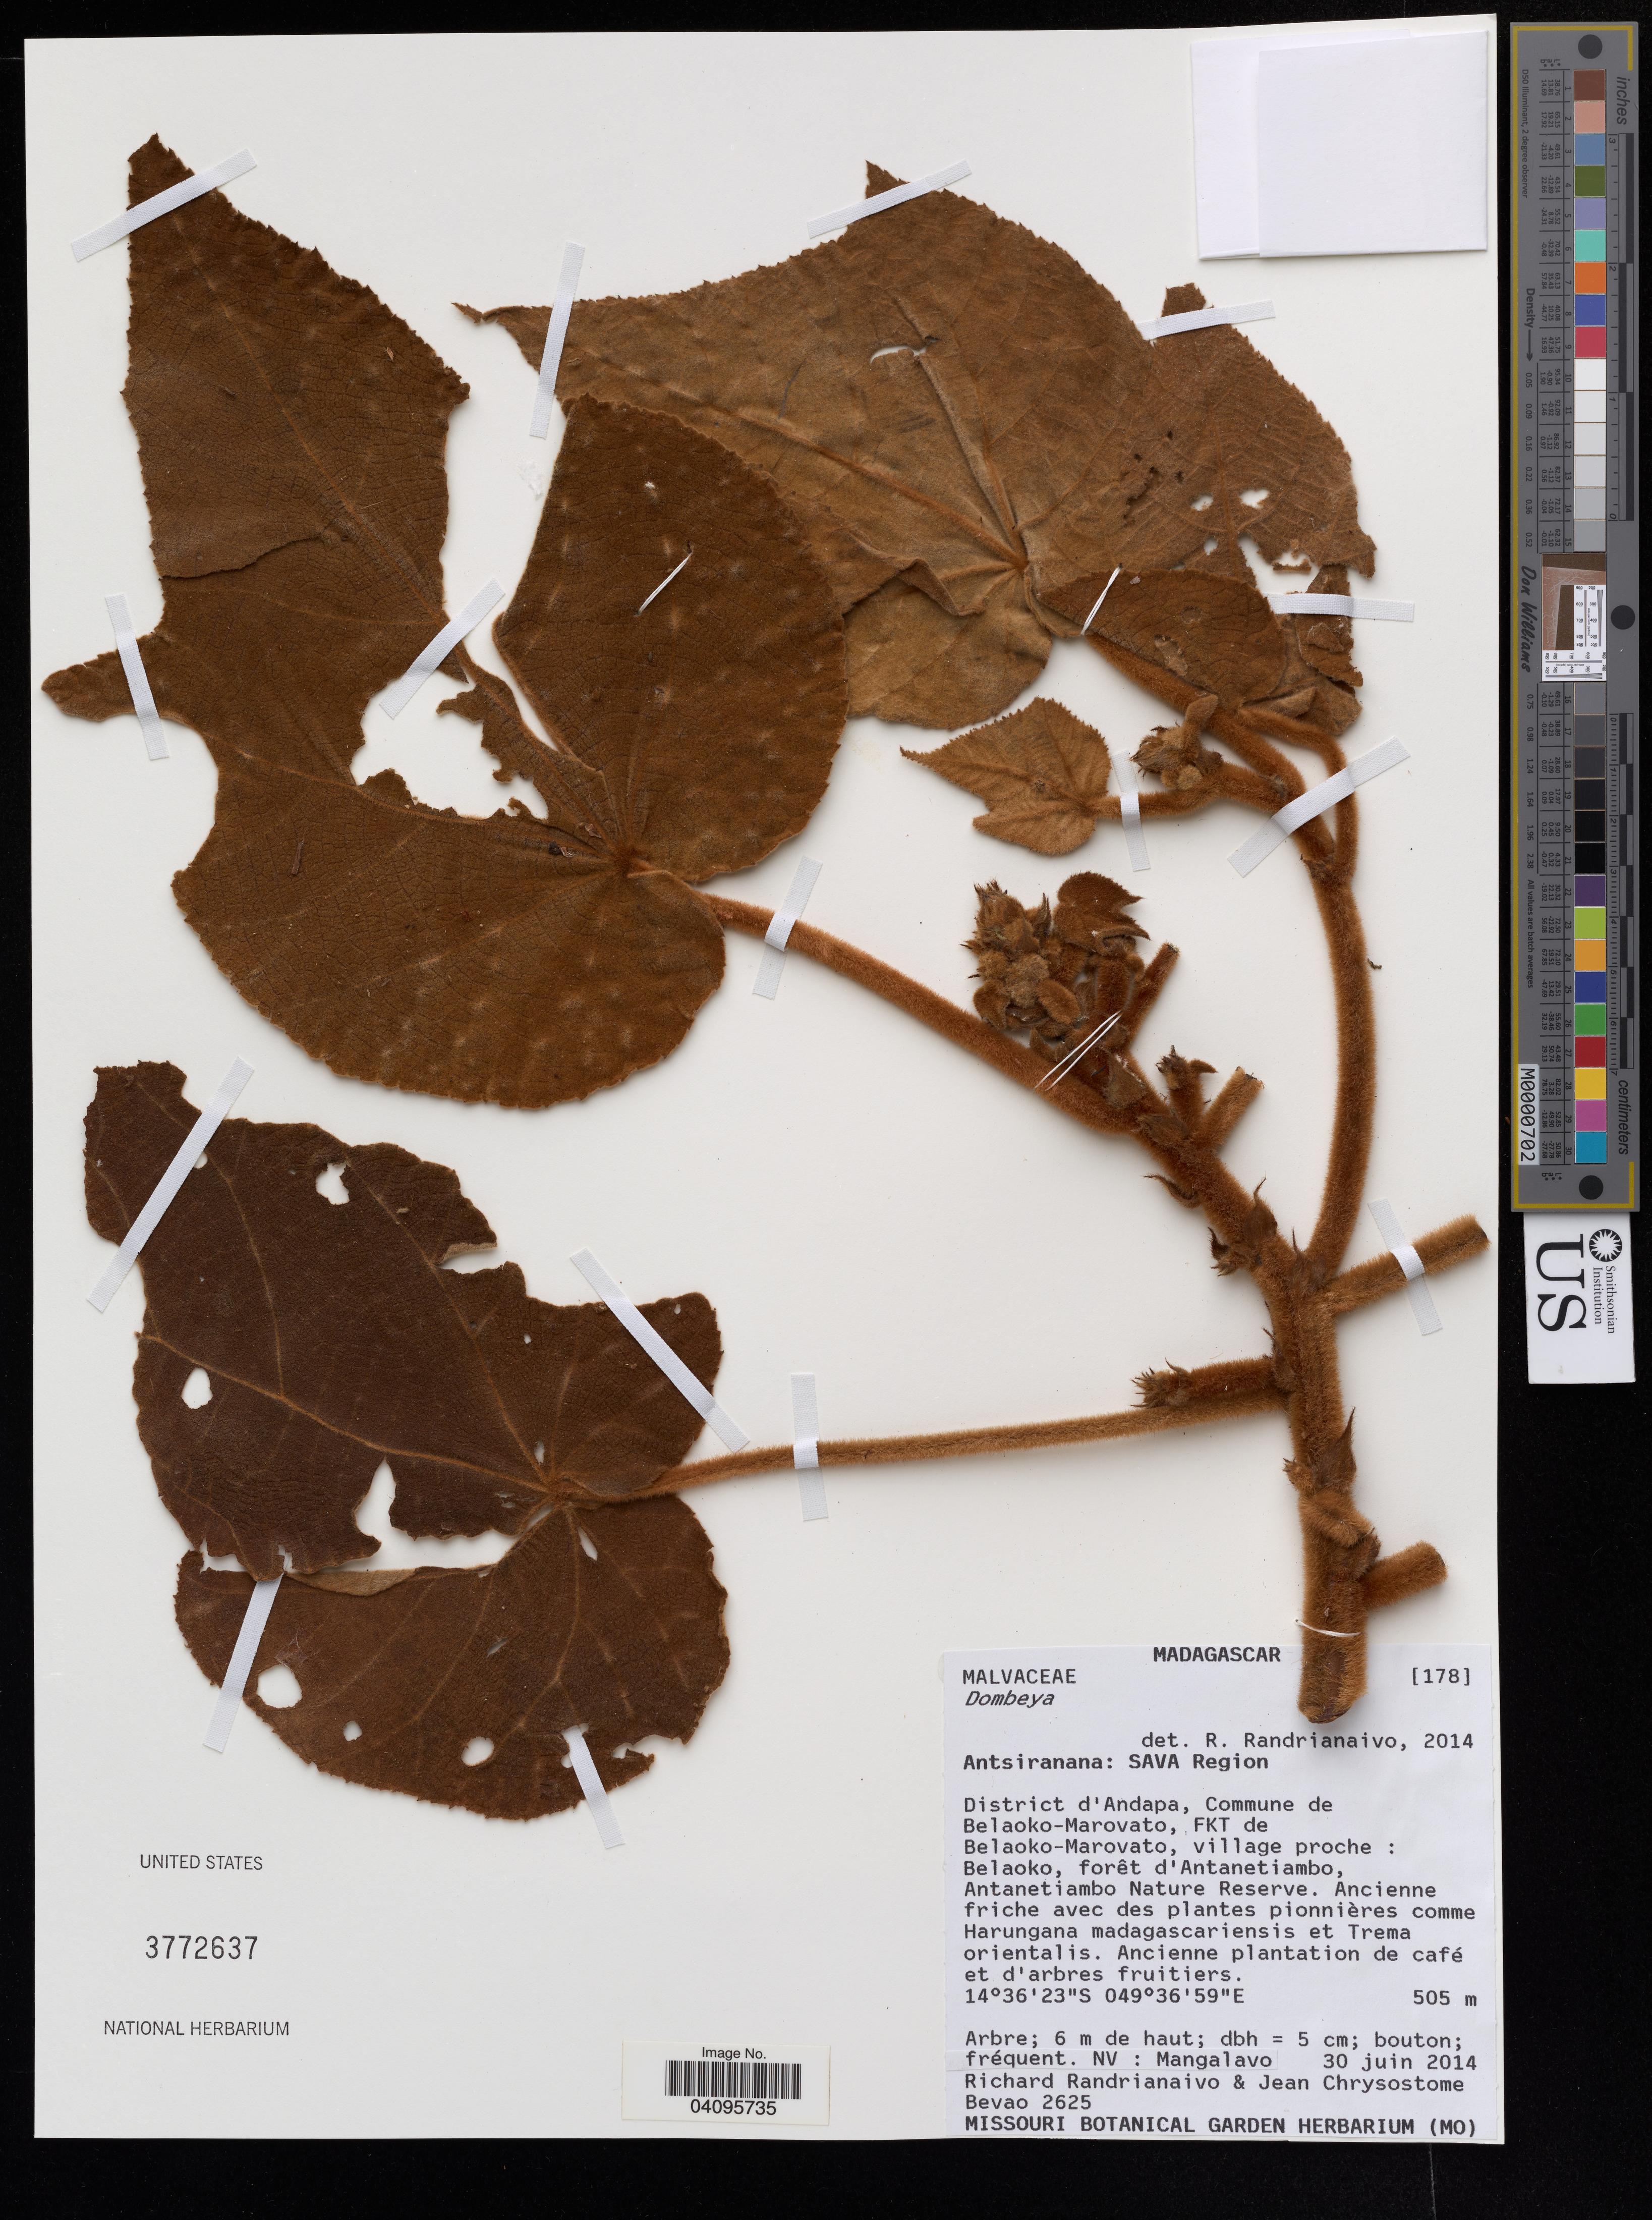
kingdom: Plantae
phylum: Tracheophyta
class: Magnoliopsida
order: Malvales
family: Malvaceae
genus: Dombeya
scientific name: Dombeya mollis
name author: Hook.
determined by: Jourdain-Fievet, L.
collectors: R. Randrianaivo, J. Chrysostome Bevao & B. Ralaijaona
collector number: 2625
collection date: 2014-06-30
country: Madagascar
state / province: Sava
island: Madagascar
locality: District d'Andapa, Commune de Belaoko-Marovato, FKT de Belaoko-Marovato, village proche: Belaoko, foret d'Antanetiambo. Antanetiambo Nature Reserve.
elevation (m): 505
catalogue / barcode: US 3772637